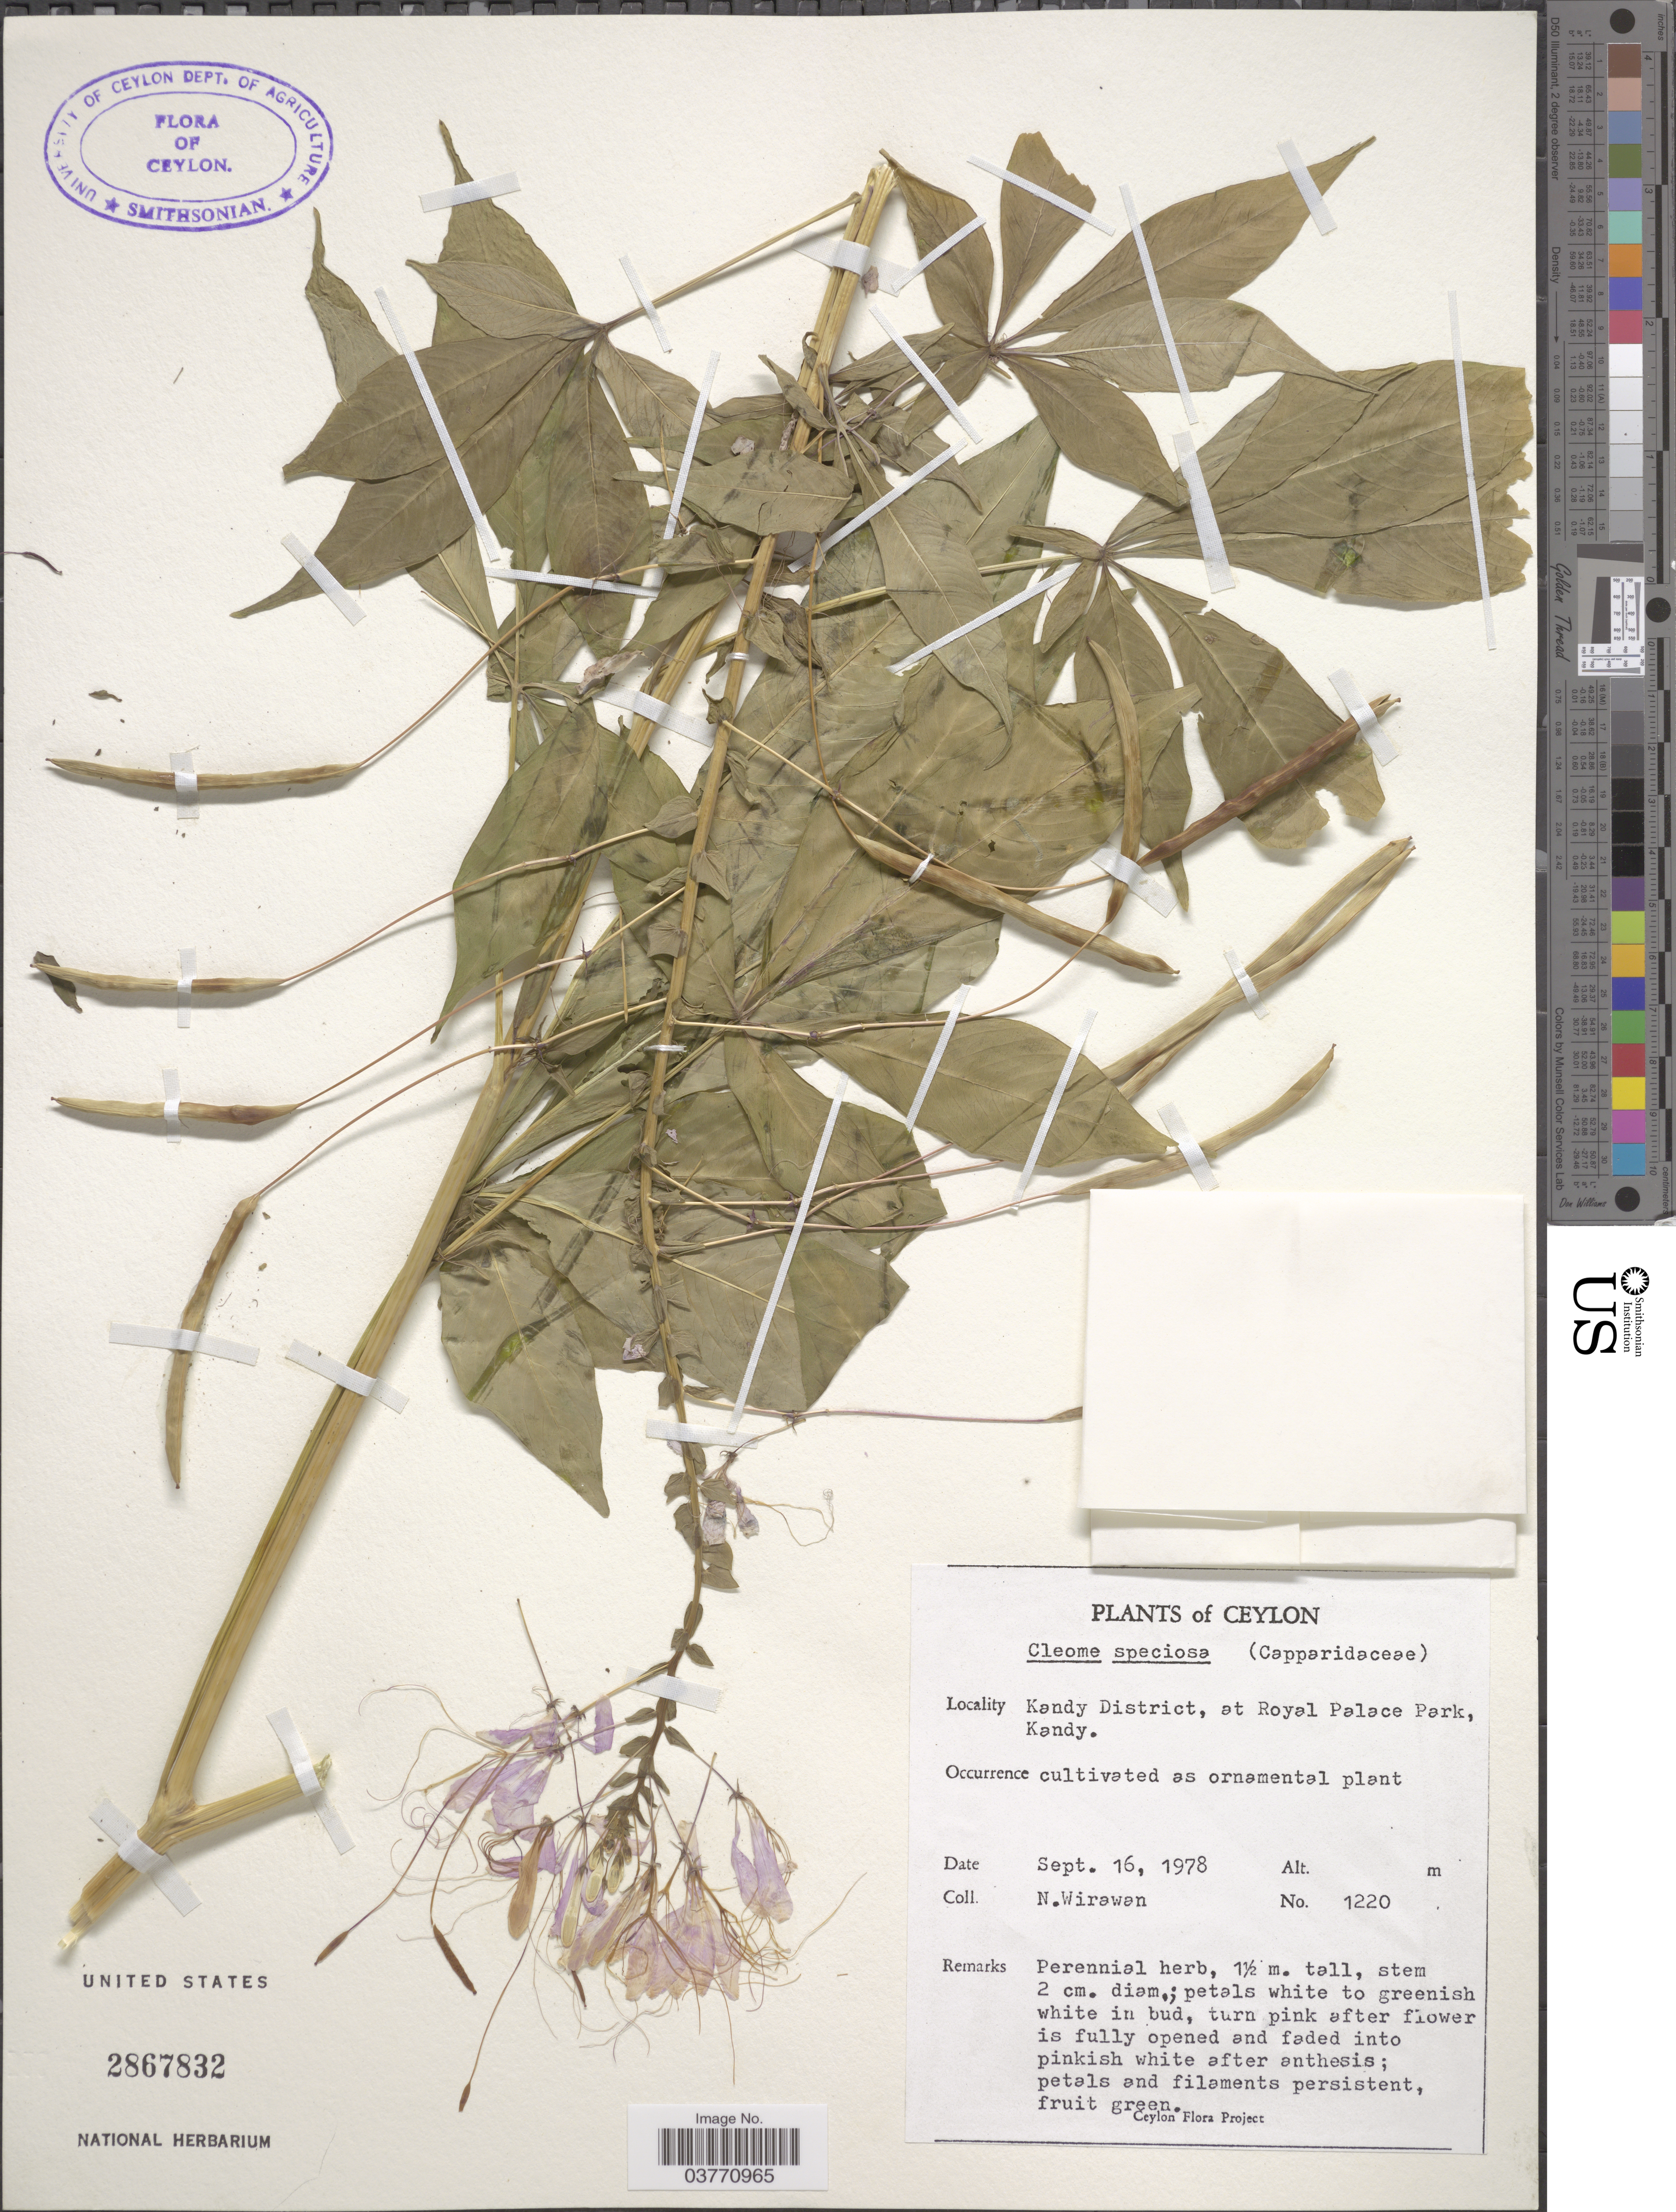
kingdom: Plantae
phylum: Tracheophyta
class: Magnoliopsida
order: Brassicales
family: Cleomaceae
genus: Cleoserrata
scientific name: Cleoserrata speciosa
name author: (Raf.) Iltis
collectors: N. Wirawan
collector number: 1220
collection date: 1978-09-16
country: Sri Lanka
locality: Ceylon. Kandy District, at Royal Palace Park, Kandy.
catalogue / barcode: US 2867832